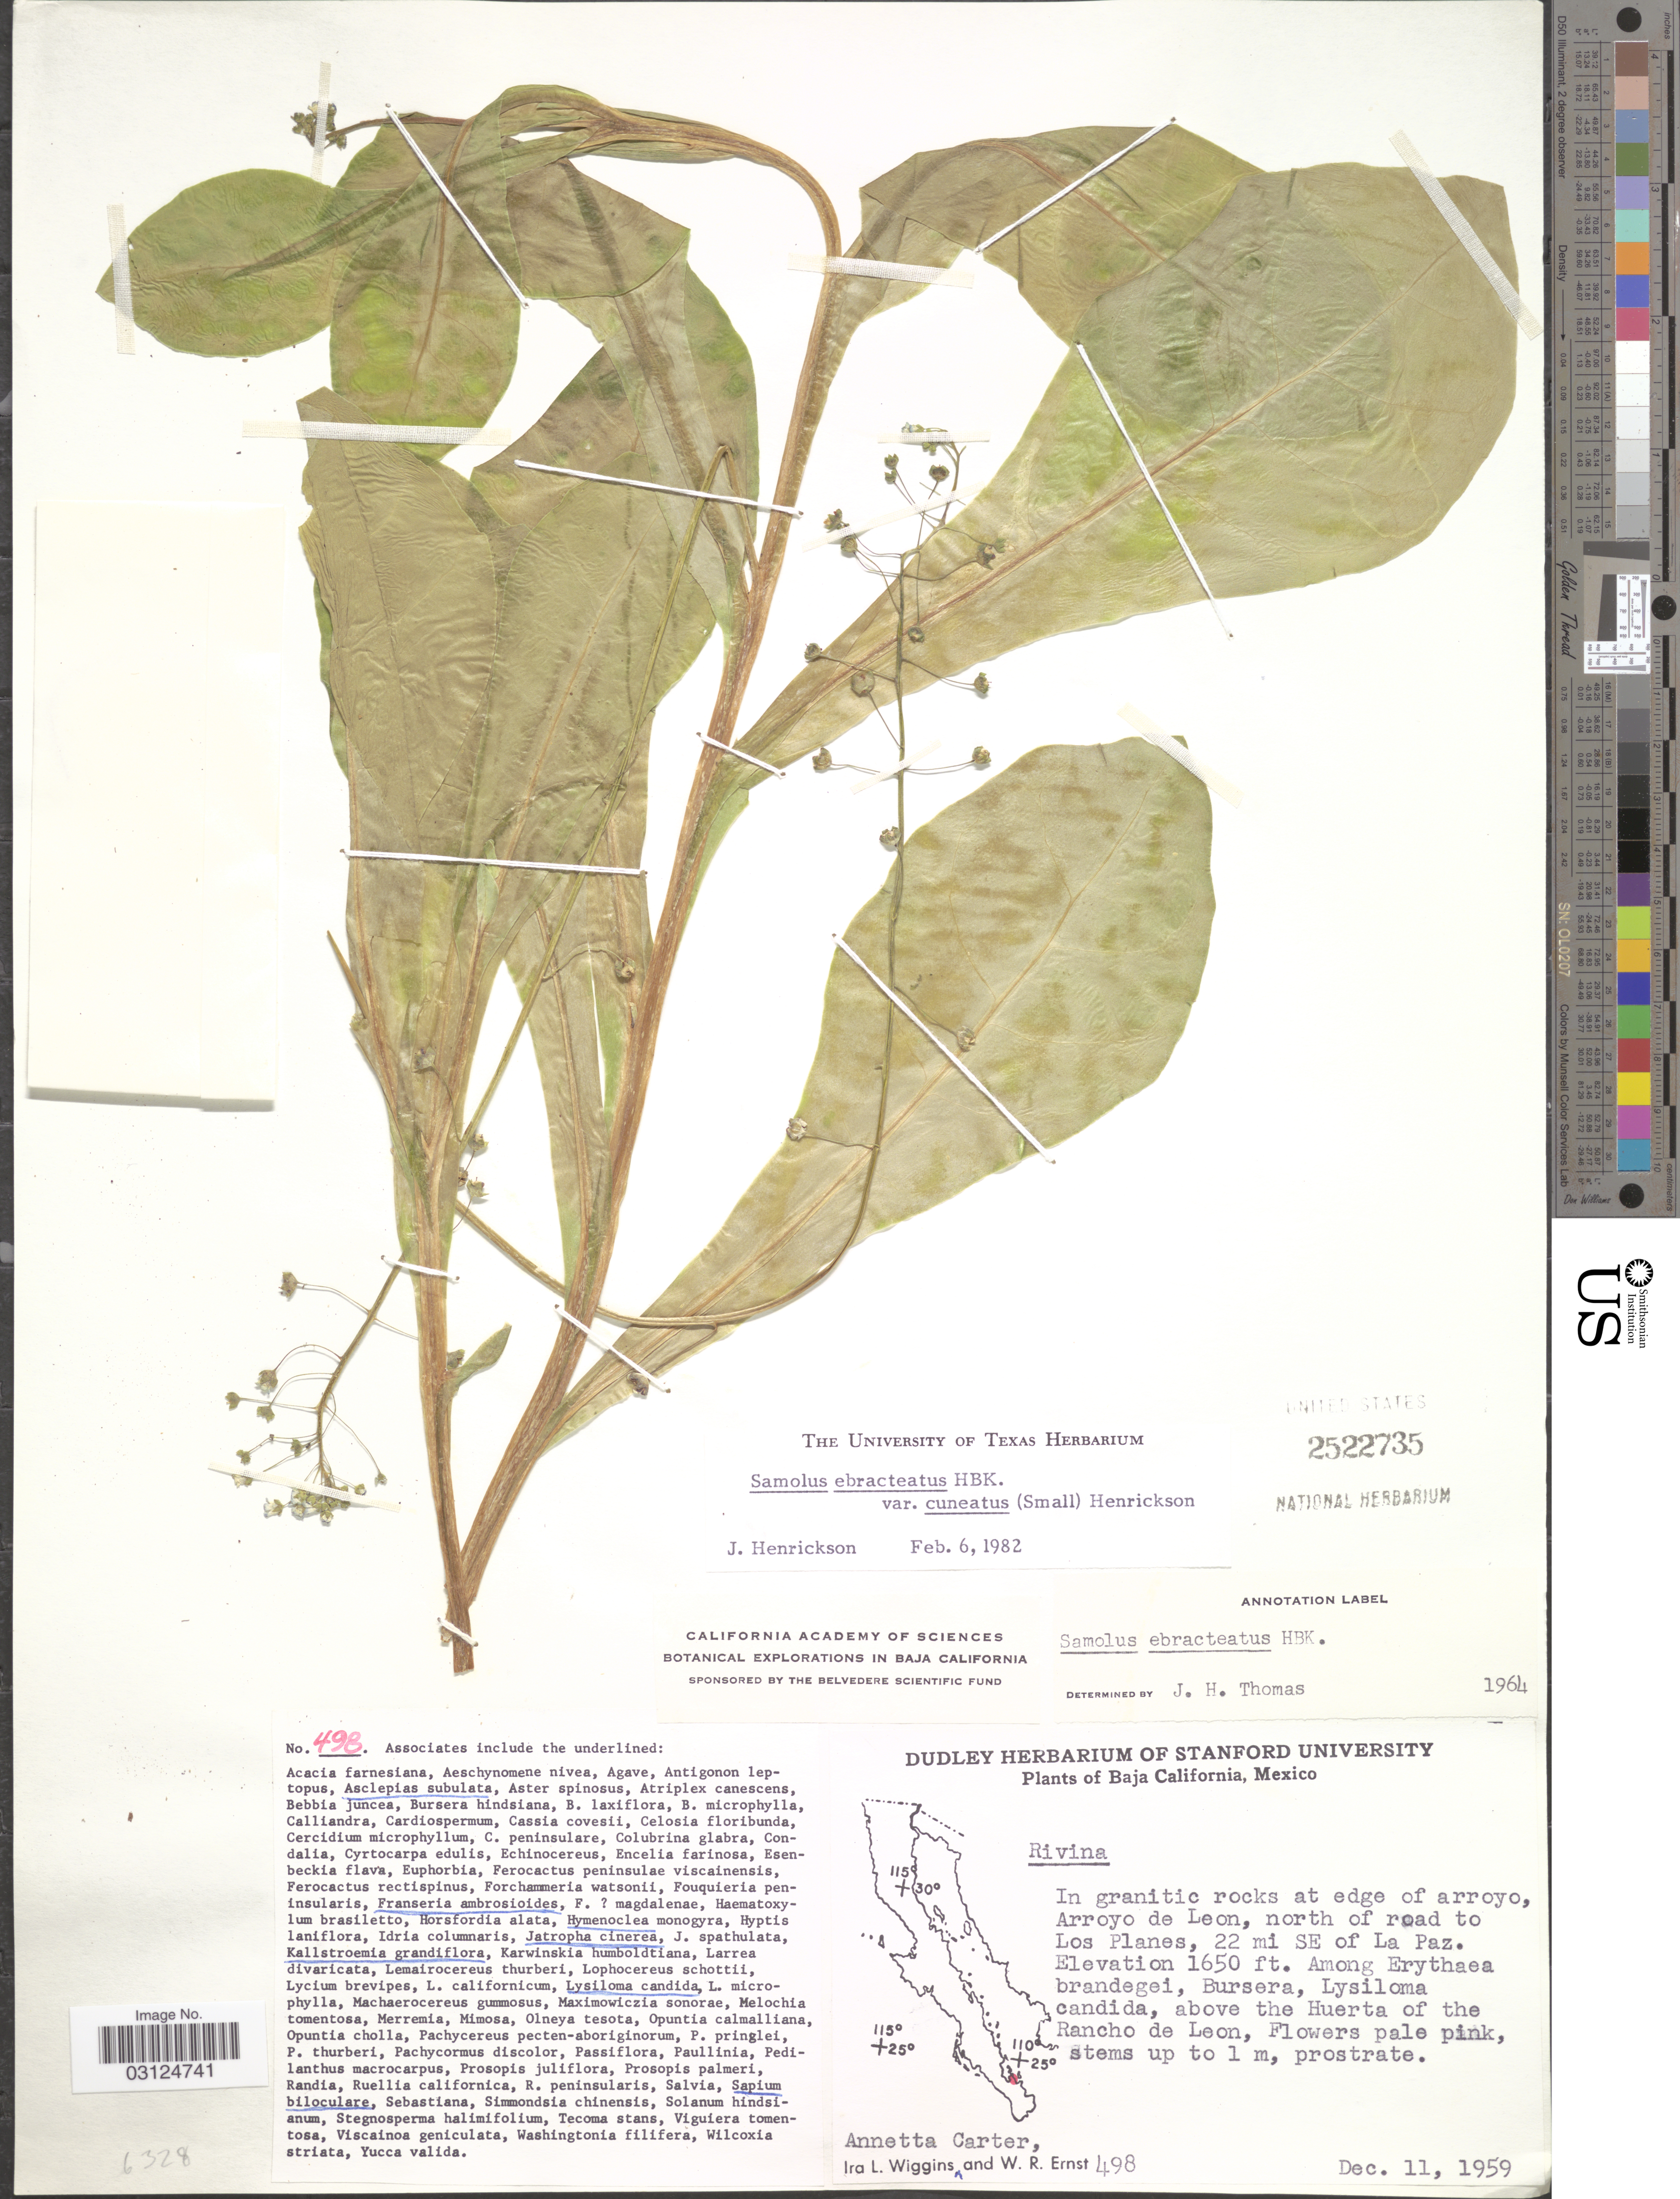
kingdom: Plantae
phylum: Tracheophyta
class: Magnoliopsida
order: Ericales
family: Primulaceae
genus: Samolus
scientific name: Samolus ebracteatus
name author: Kunth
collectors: A. Carter, I. L. Wiggins & W. R. Ernst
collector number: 498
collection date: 1959-12-11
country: Mexico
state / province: Baja California Norte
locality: In granitic rocks at edge of arroyo, Arroyo de Leon, north of road to Los Planes, 22 mi SE of La Paz.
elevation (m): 503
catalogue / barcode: US 2522735